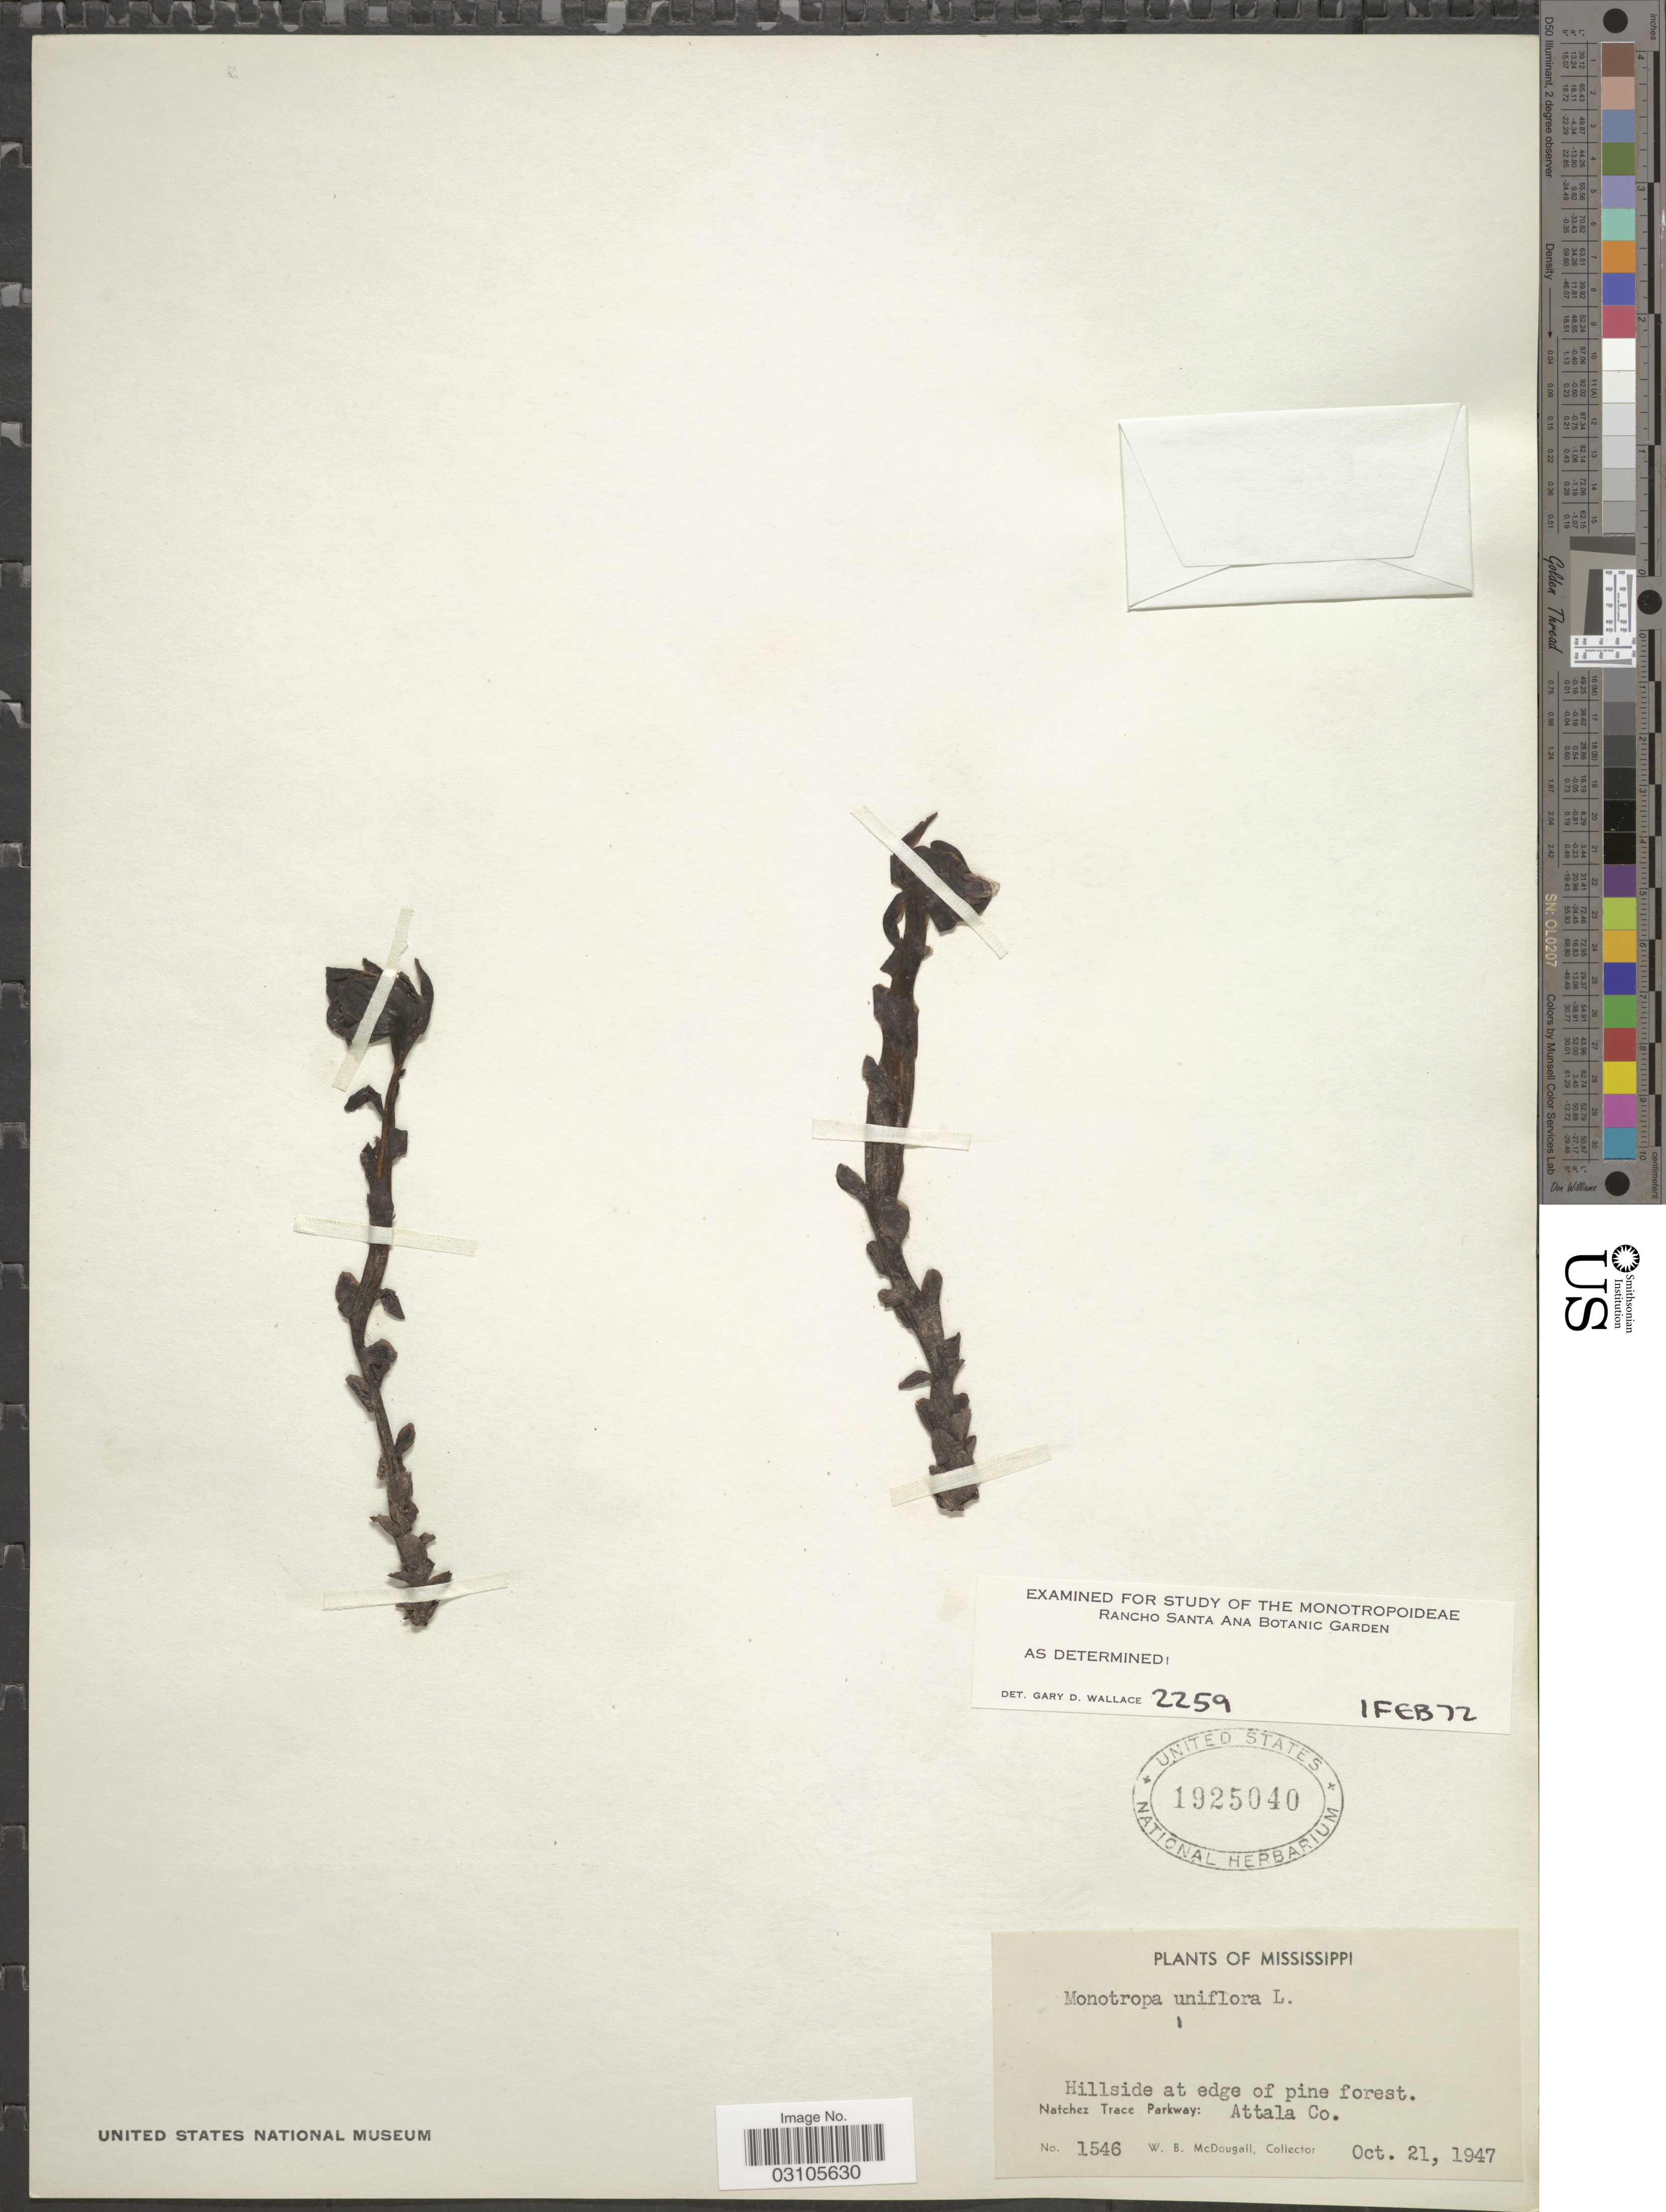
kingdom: Plantae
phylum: Tracheophyta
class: Magnoliopsida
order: Ericales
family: Ericaceae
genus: Monotropa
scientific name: Monotropa uniflora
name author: L.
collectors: W. B. McDougall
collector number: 1546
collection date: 1947-10-21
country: United States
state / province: Mississippi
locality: Hillside at edge of pine forest. Natchez Trace Parkway: Attala Co.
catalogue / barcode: US 1925040